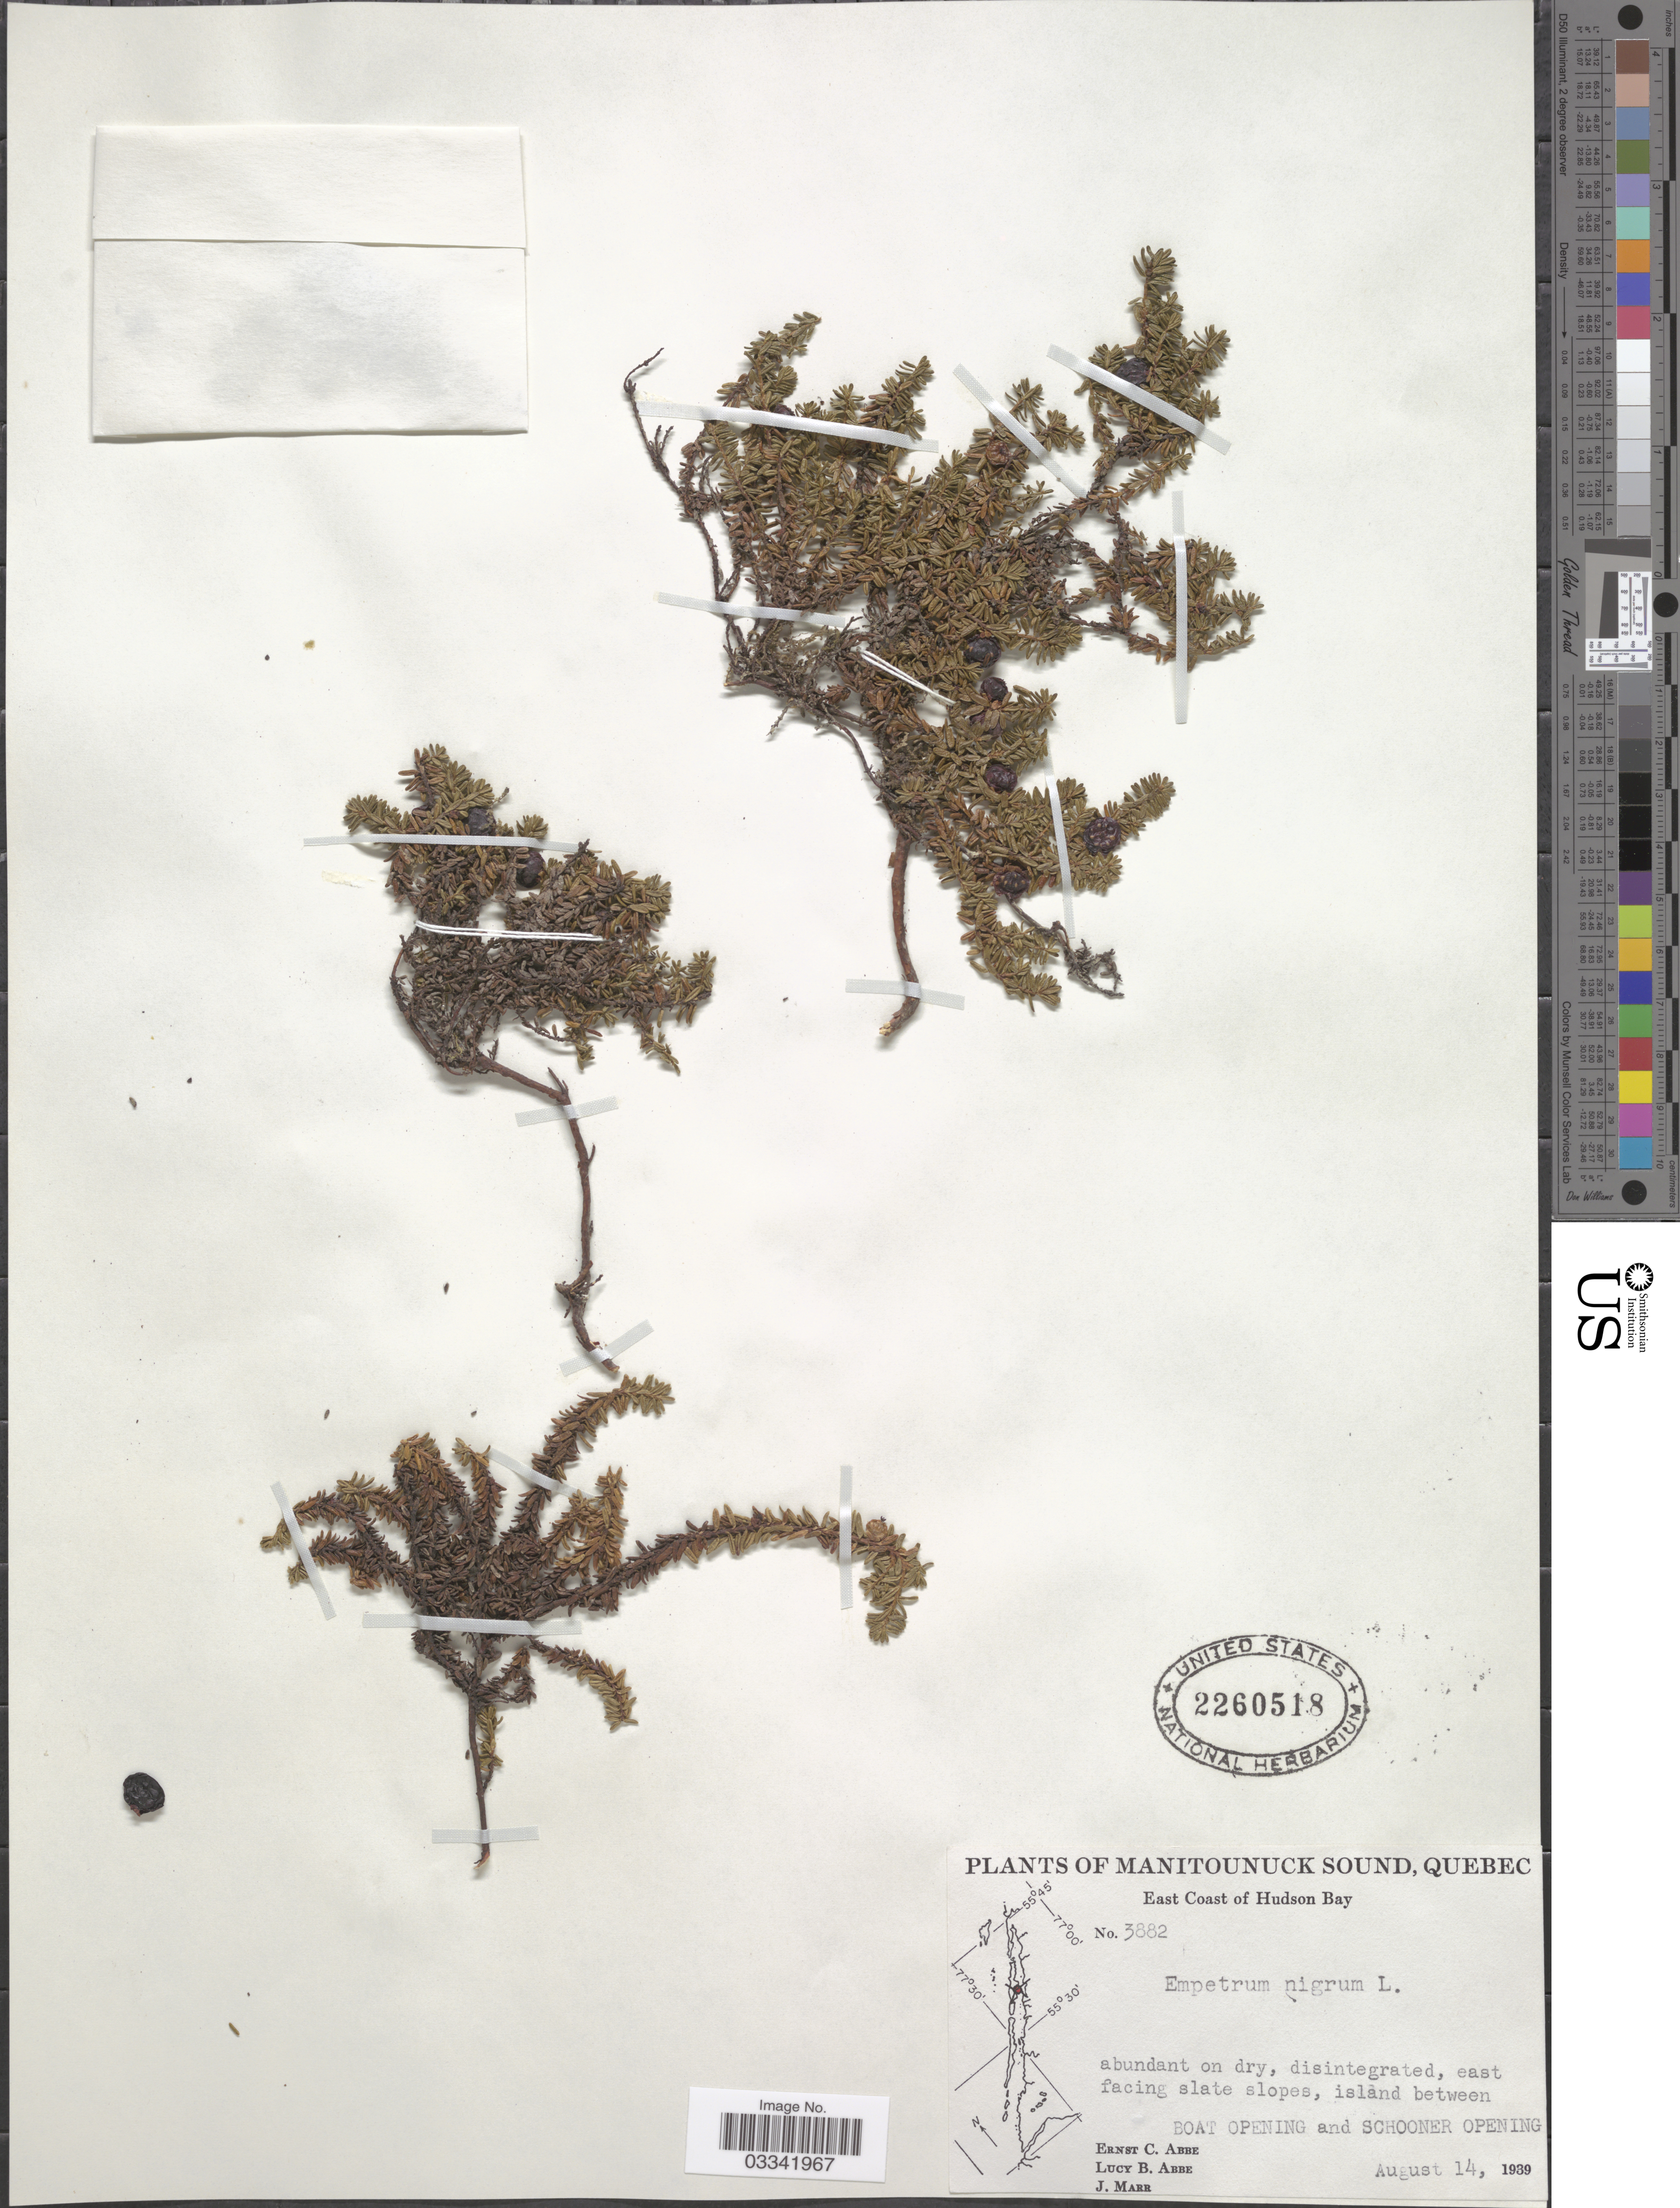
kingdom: Plantae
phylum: Tracheophyta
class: Magnoliopsida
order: Ericales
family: Ericaceae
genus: Empetrum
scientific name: Empetrum nigrum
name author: L.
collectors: E. C. Abbe, L. B. Abbe & J. Marr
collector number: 3882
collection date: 1939-08-14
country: Canada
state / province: Quebec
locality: Manitounuck Sound, East Coast of Hudson Bay, island between Boat Opening and Schooner Opening.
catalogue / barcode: US 2260518